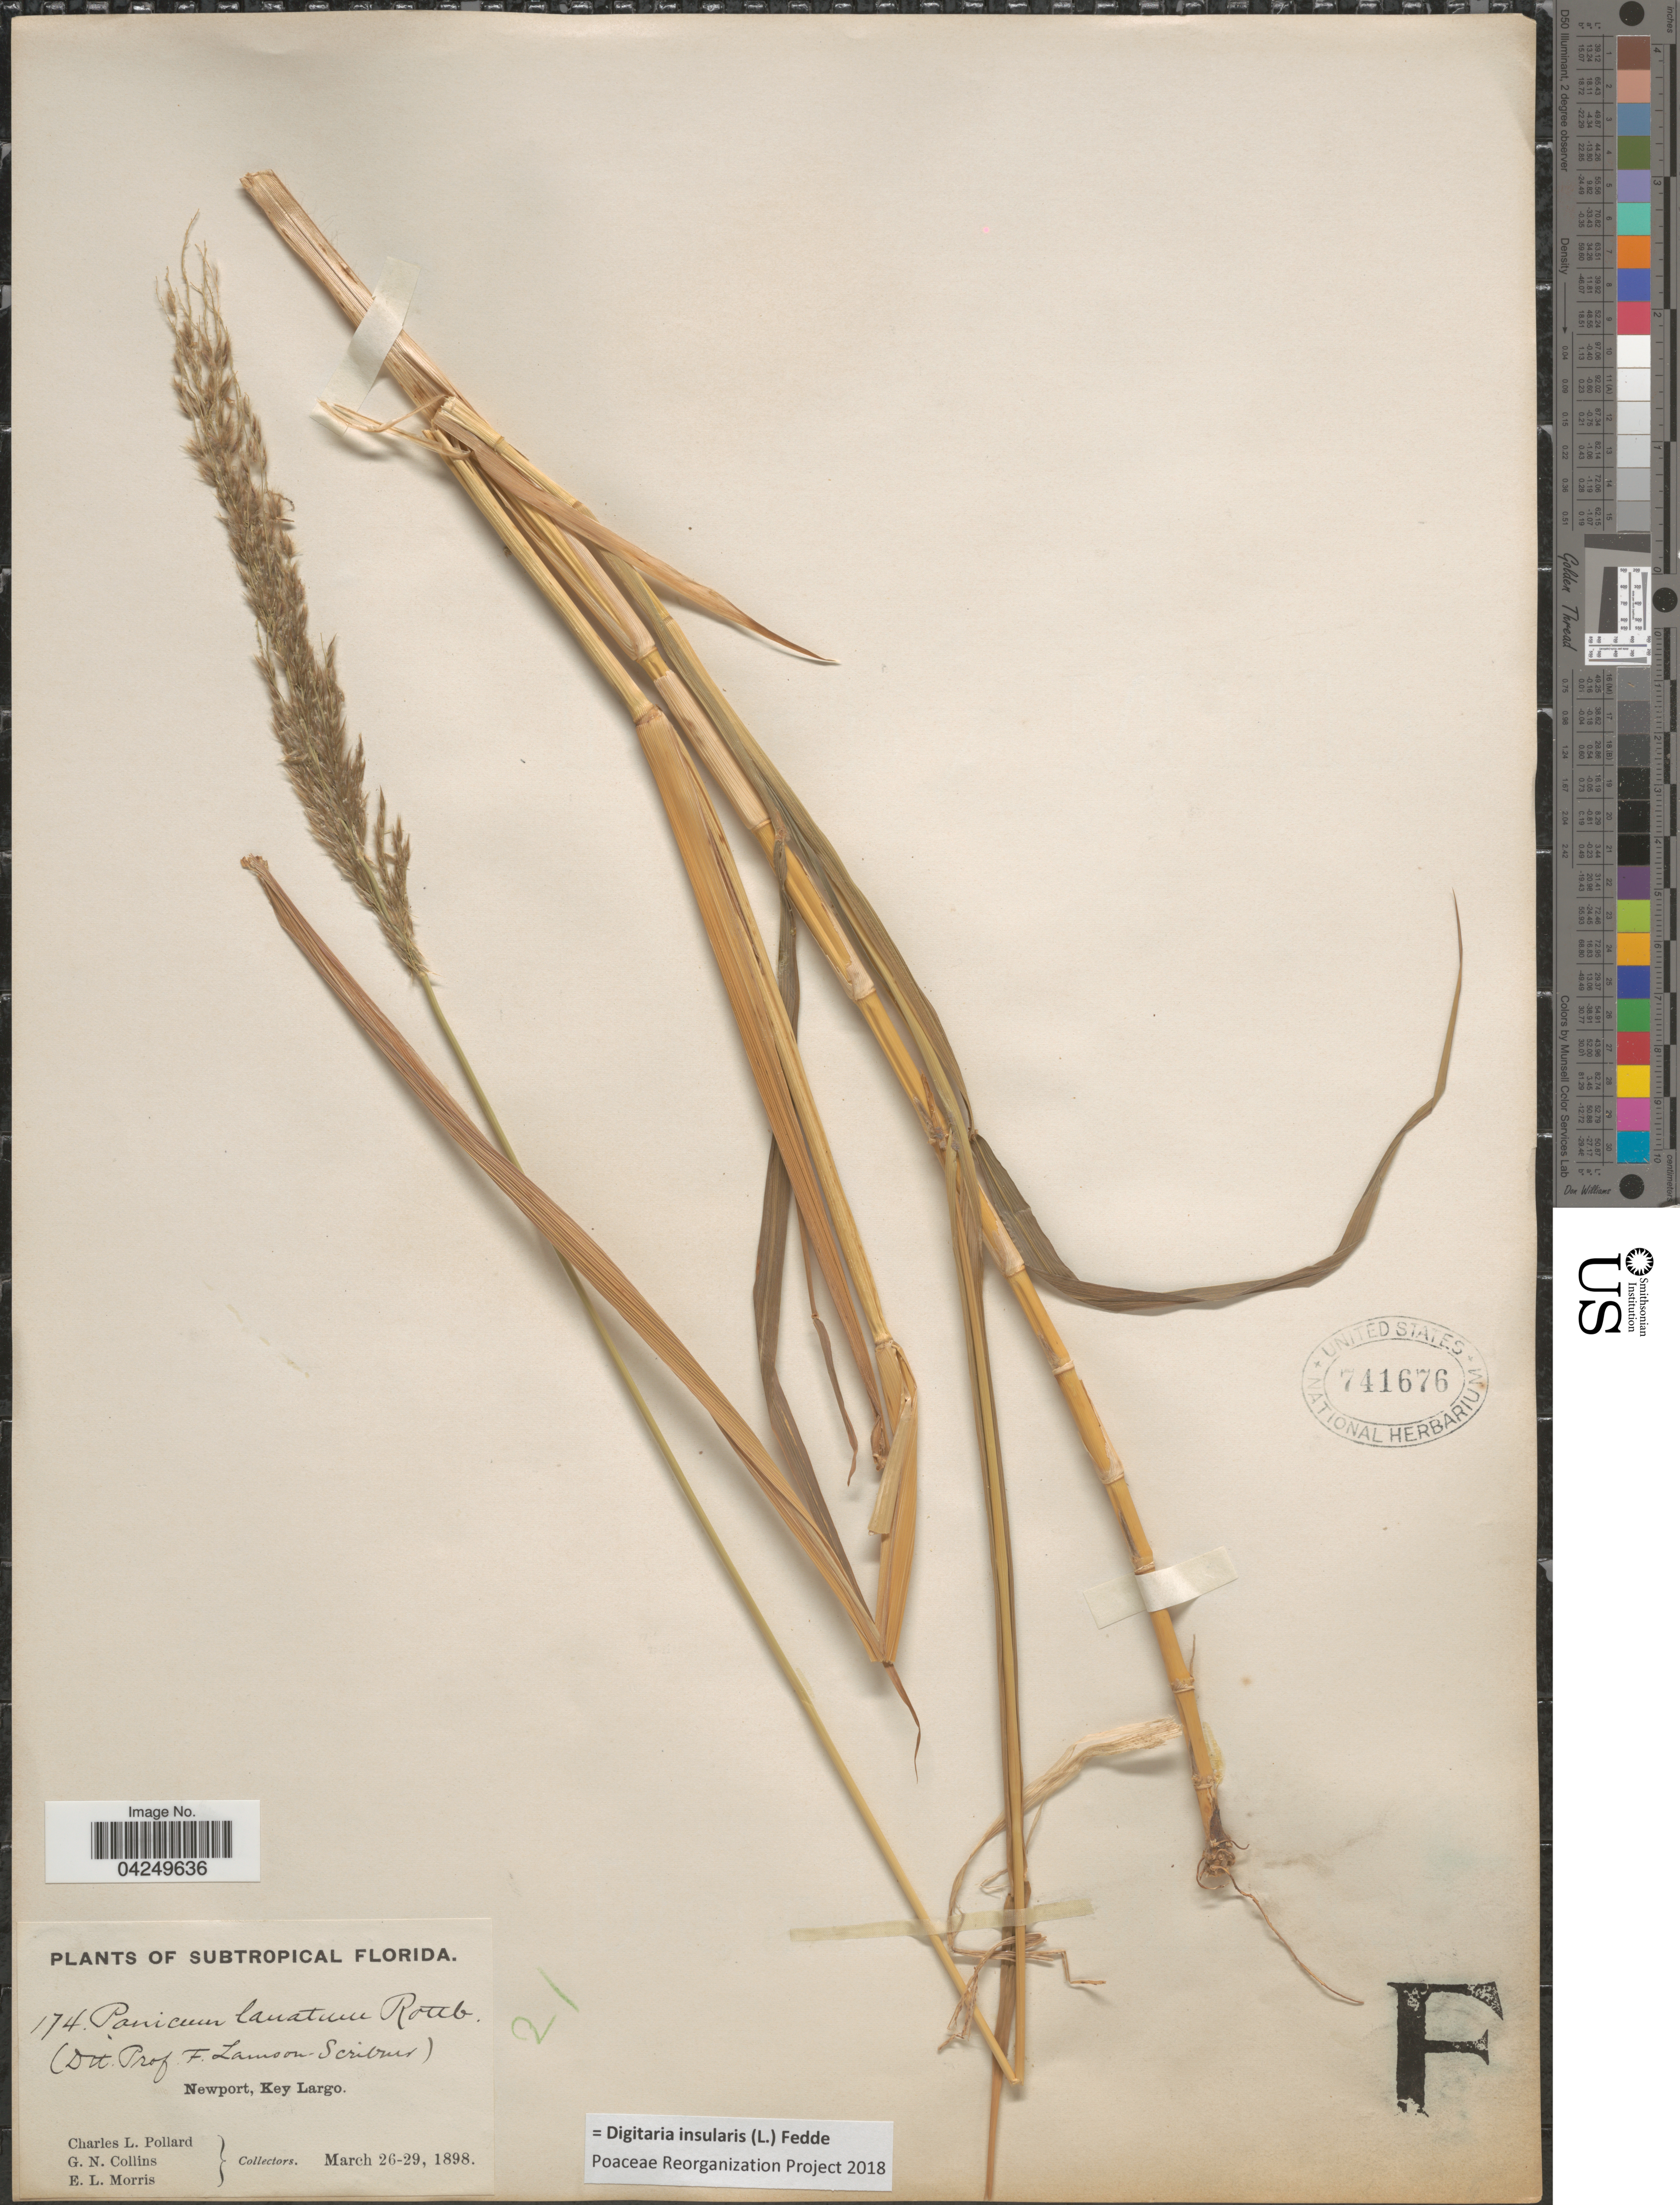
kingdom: Plantae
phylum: Tracheophyta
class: Liliopsida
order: Poales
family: Poaceae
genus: Digitaria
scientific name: Digitaria insularis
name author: (L.) Fedde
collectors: C. L. Pollard, G. Collins & E. Morris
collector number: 174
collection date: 1898-03-26/1898-03-29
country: United States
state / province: Florida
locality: Subtropical Florida. Newport, Key Largo.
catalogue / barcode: US 741676